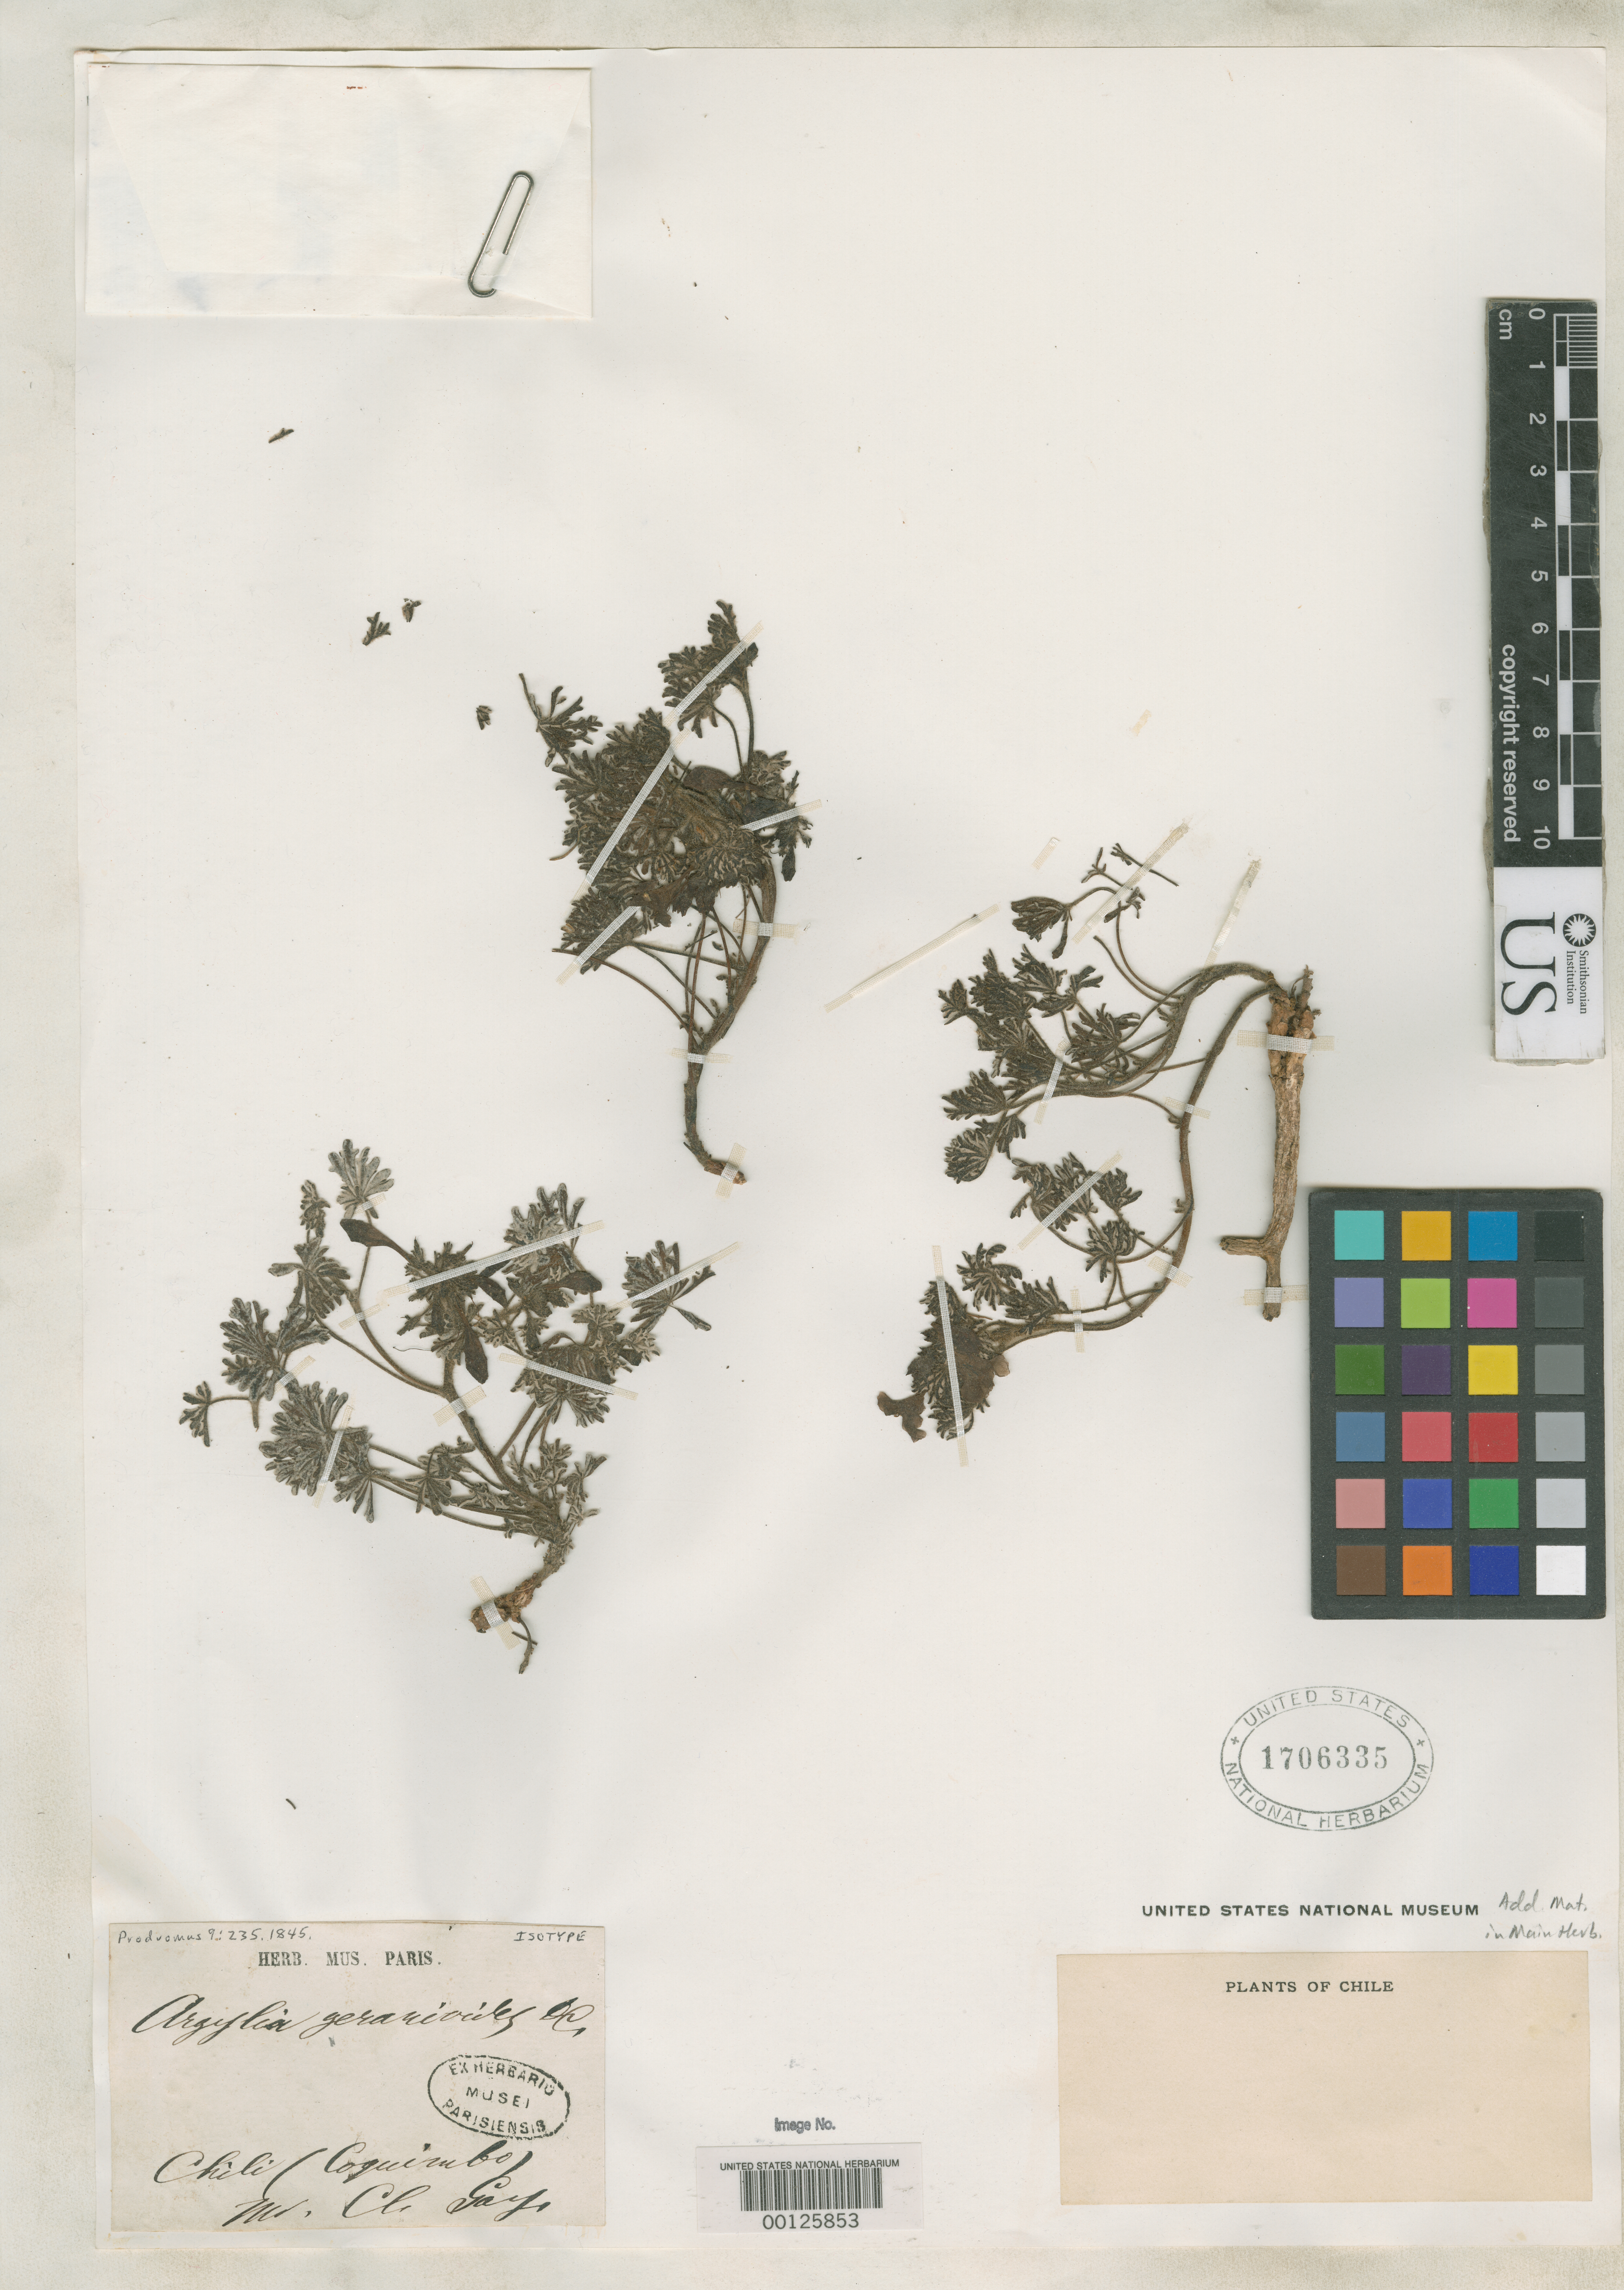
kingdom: Plantae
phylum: Tracheophyta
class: Magnoliopsida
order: Lamiales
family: Bignoniaceae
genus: Argylia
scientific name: Argylia geranioides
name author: A. DC. in DC.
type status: Type Collection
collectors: C. Gay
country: Chile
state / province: Coquimbo (IV)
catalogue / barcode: US 1706335